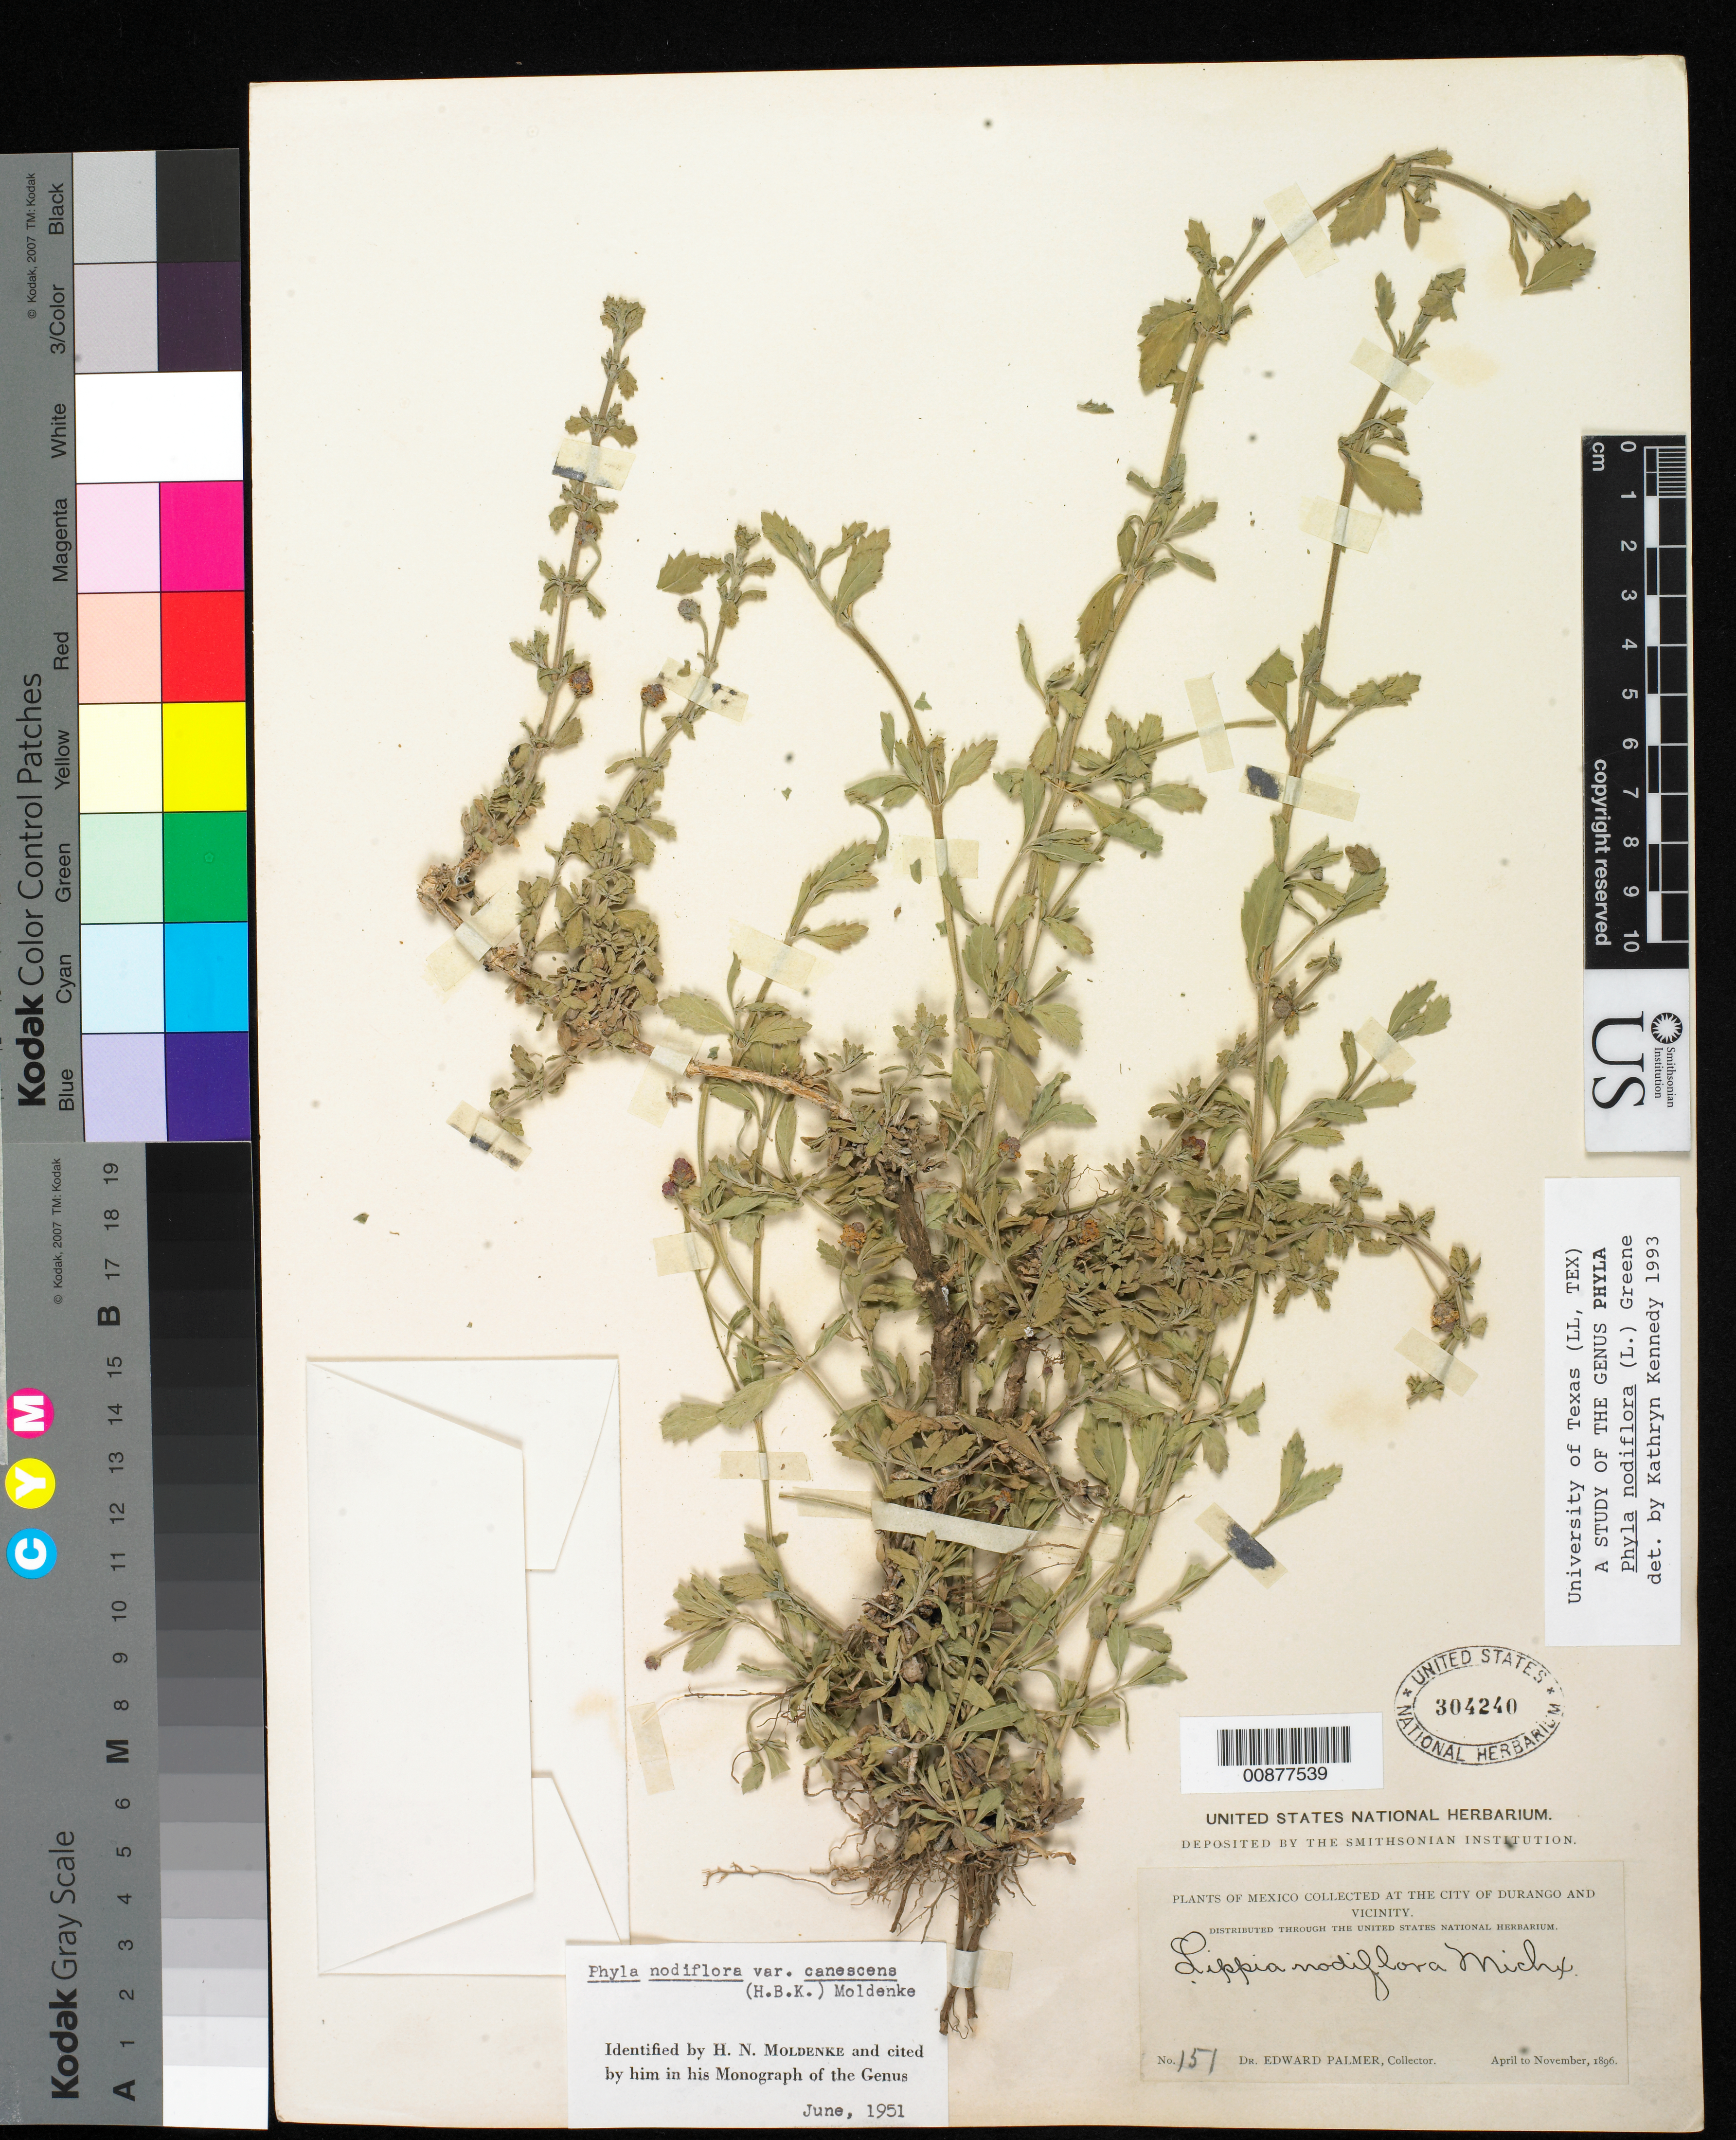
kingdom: Plantae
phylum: Tracheophyta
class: Magnoliopsida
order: Lamiales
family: Verbenaceae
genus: Phyla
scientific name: Phyla nodiflora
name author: (L.) Greene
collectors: E. Palmer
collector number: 151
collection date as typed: Apr 1896 to -- Nov 1896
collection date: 1896-04/1896-11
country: Mexico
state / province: Durango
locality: City of Durango and vicinity.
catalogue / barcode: US 304240